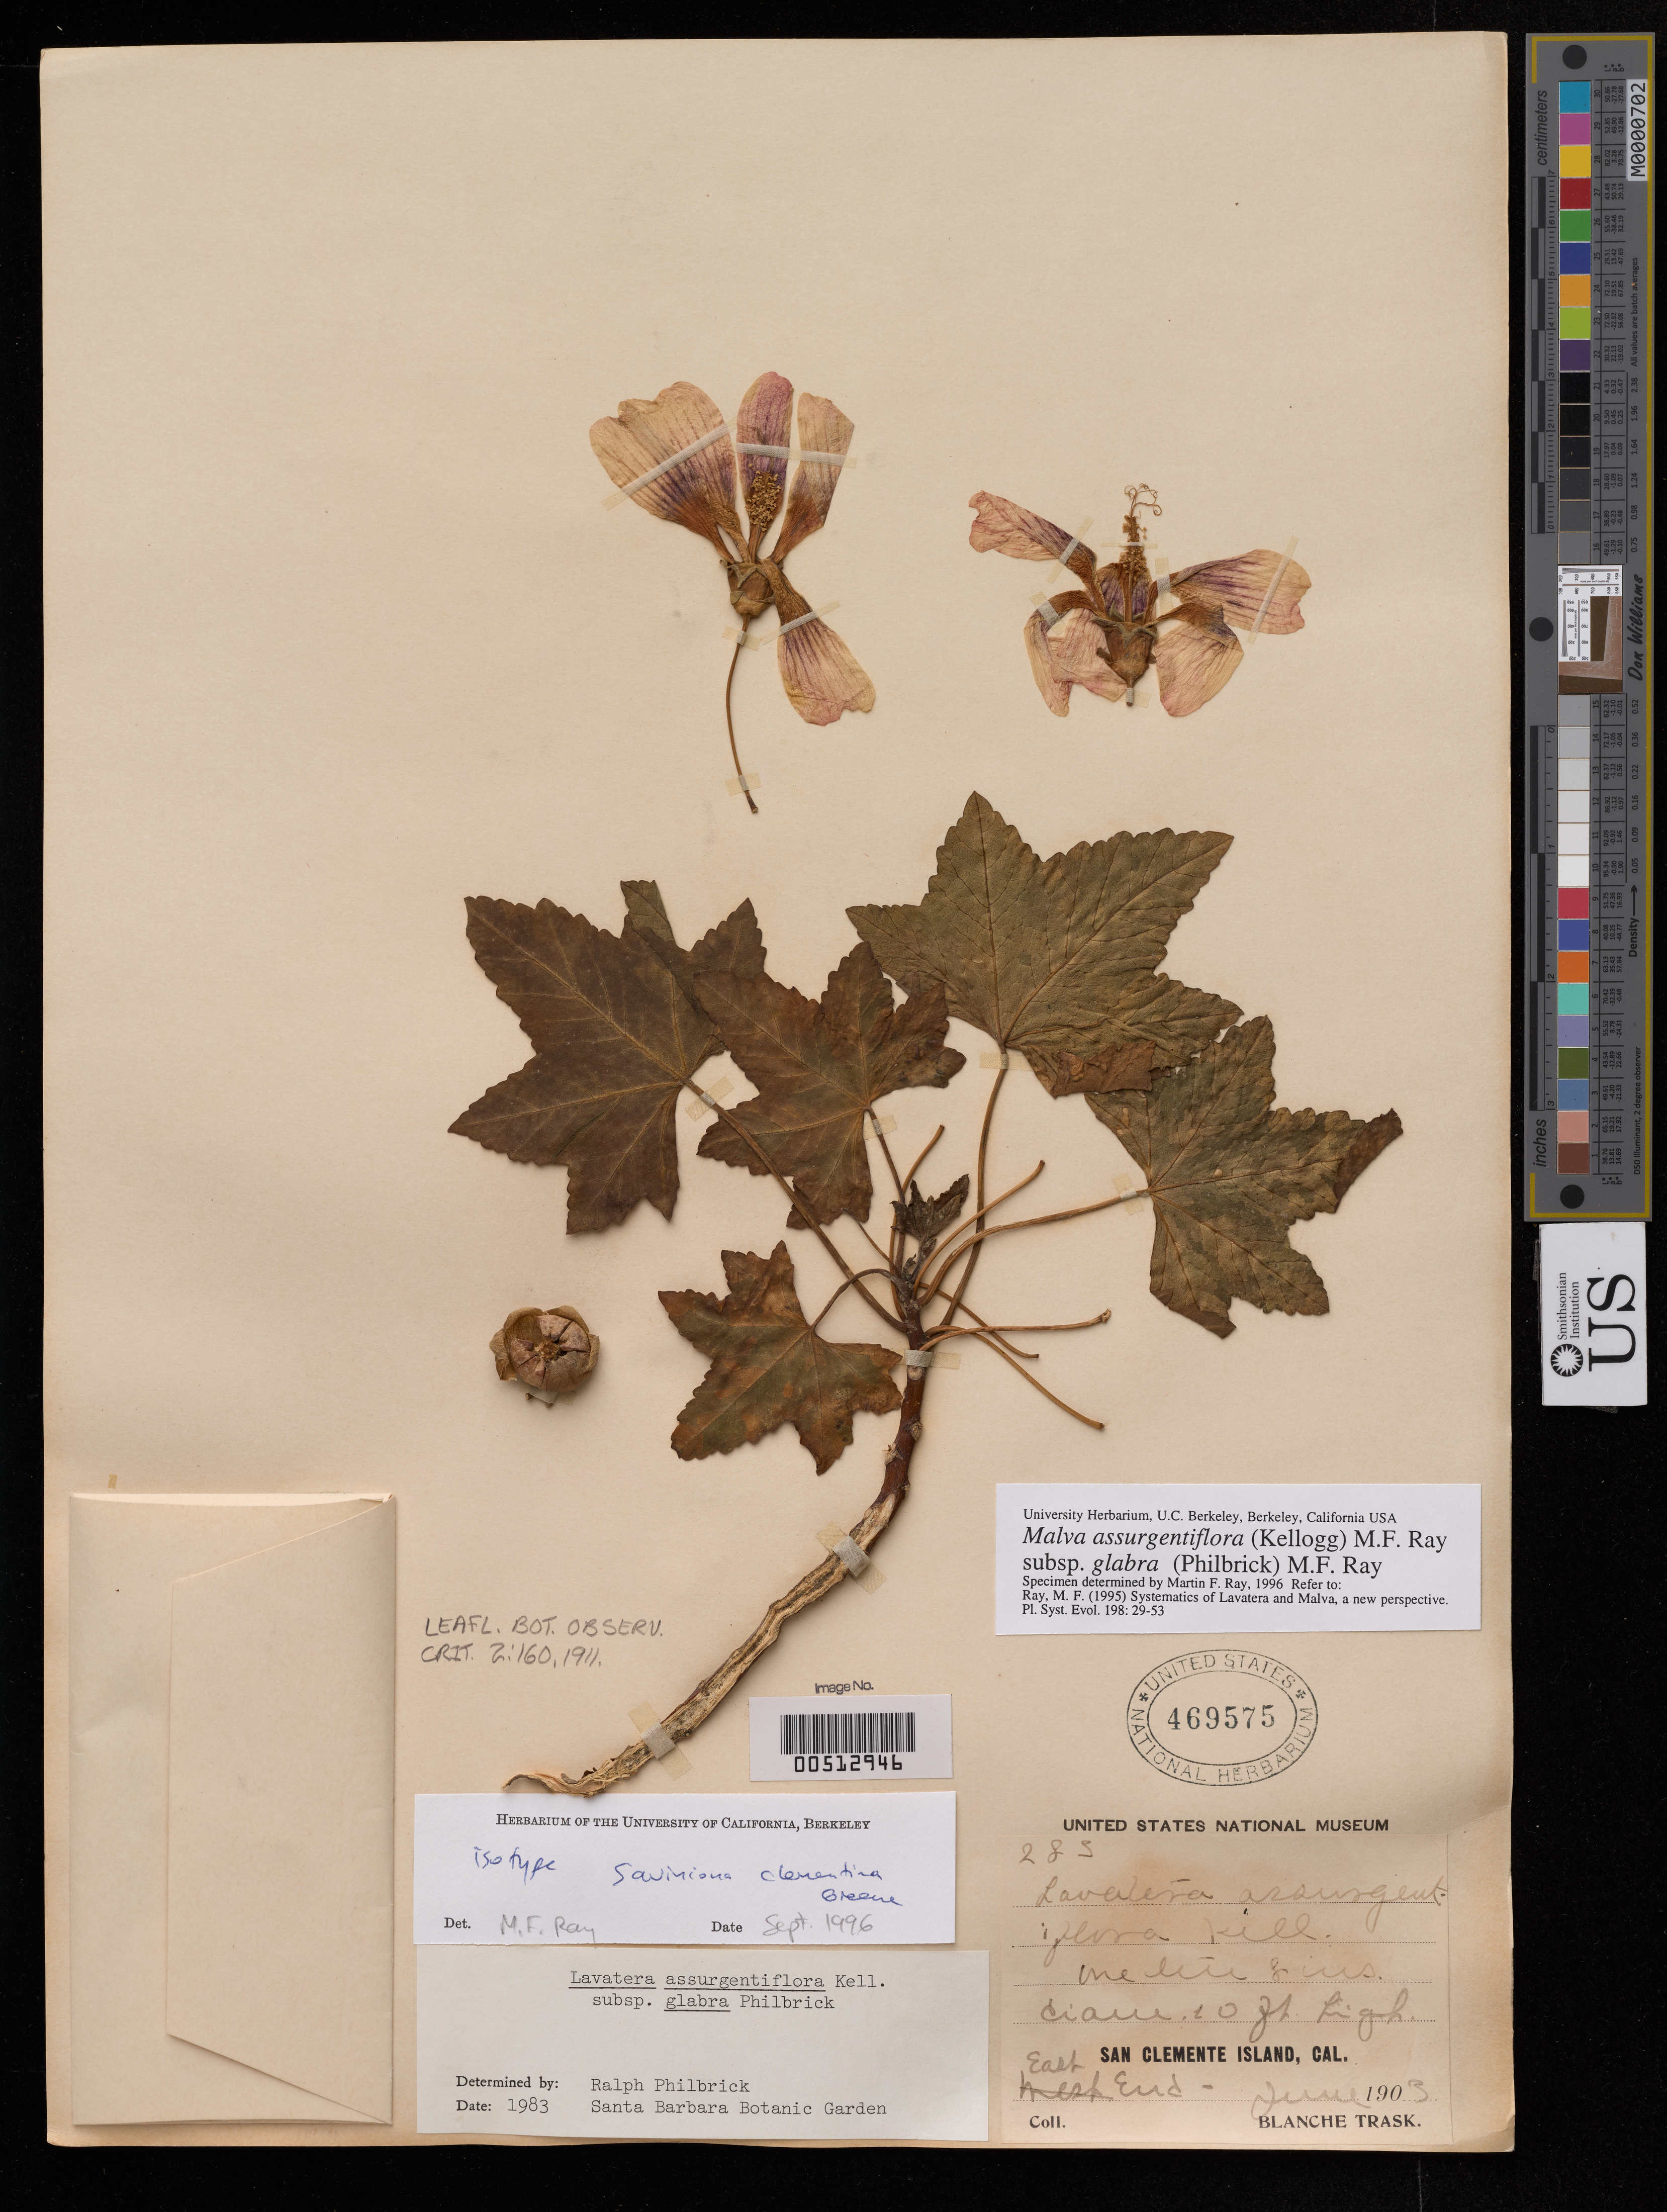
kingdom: Plantae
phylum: Tracheophyta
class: Magnoliopsida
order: Malvales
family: Malvaceae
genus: Saviniona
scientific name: Saviniona clementina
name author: Greene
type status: Isotype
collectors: B. Trask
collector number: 283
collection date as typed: Jun 1903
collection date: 1903-06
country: United States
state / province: California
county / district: Los Angeles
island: San Clemente Island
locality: East end of island.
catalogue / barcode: US 469575